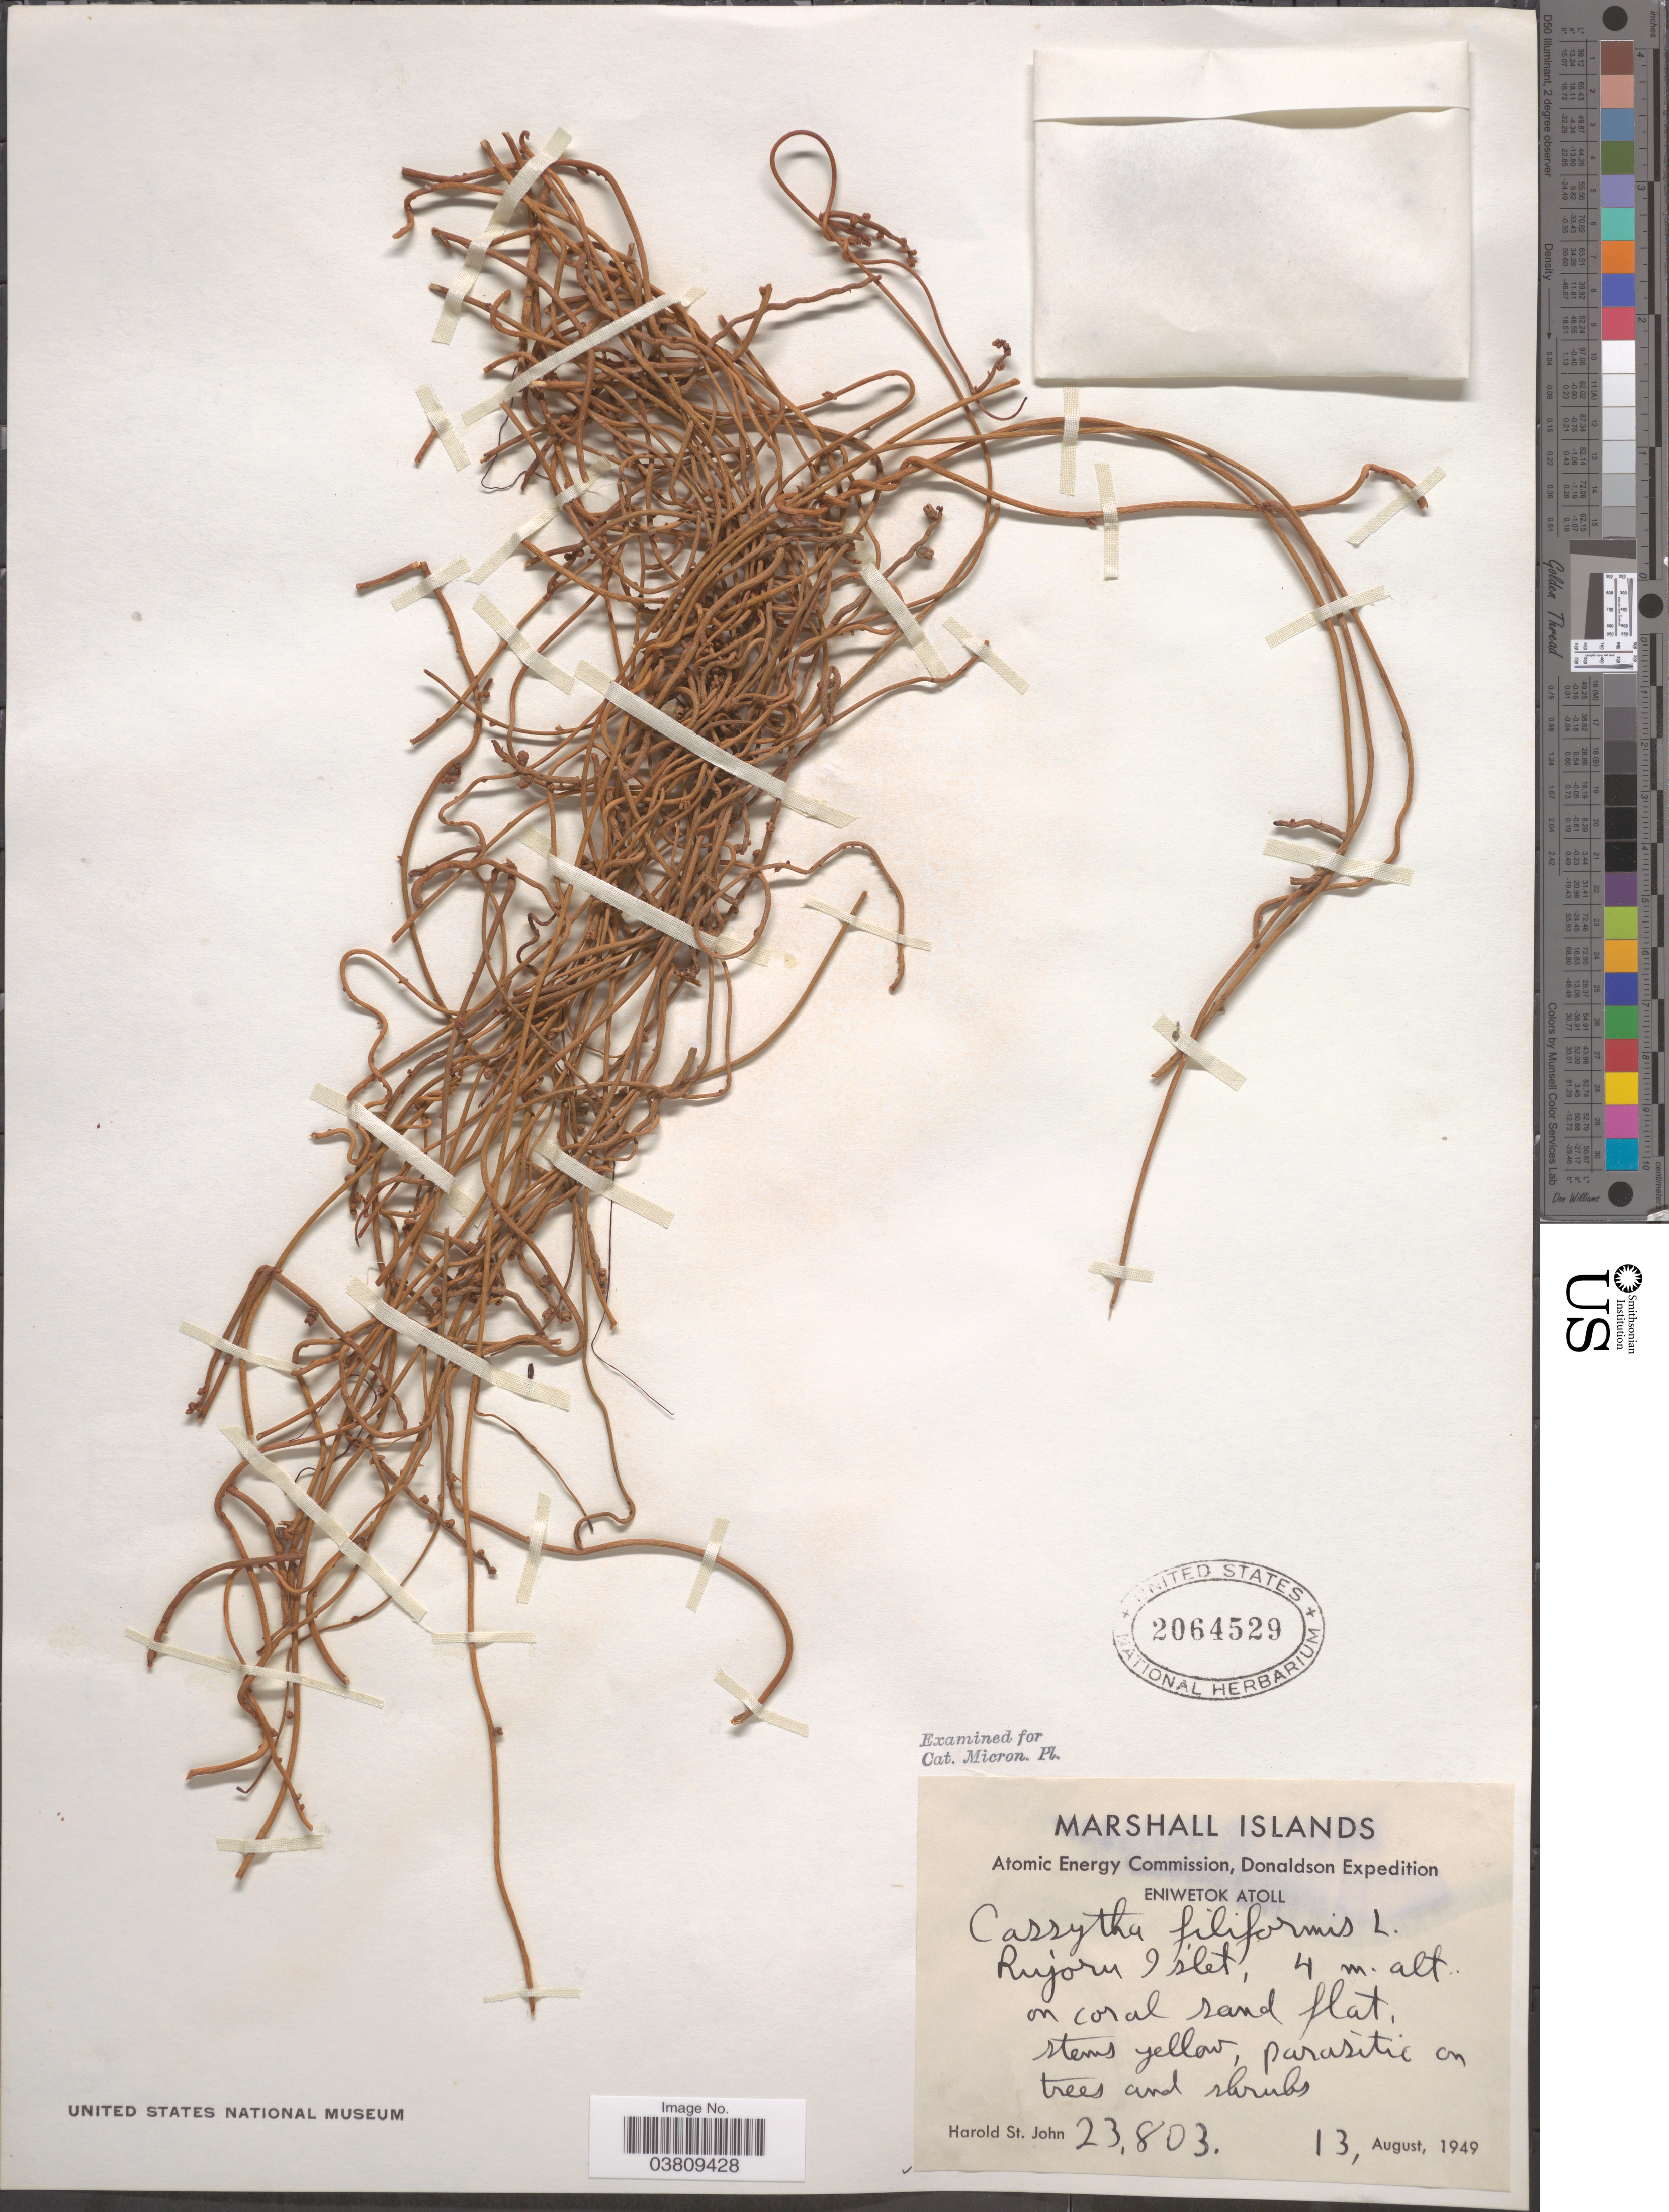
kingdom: Plantae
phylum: Tracheophyta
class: Magnoliopsida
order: Laurales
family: Lauraceae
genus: Cassytha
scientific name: Cassytha filiformis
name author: L.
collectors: H. St. John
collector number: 23803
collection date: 1949-08-13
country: Marshall Islands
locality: Eniwetok Atoll. Rujoru Islet.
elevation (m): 4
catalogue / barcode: US 2064529